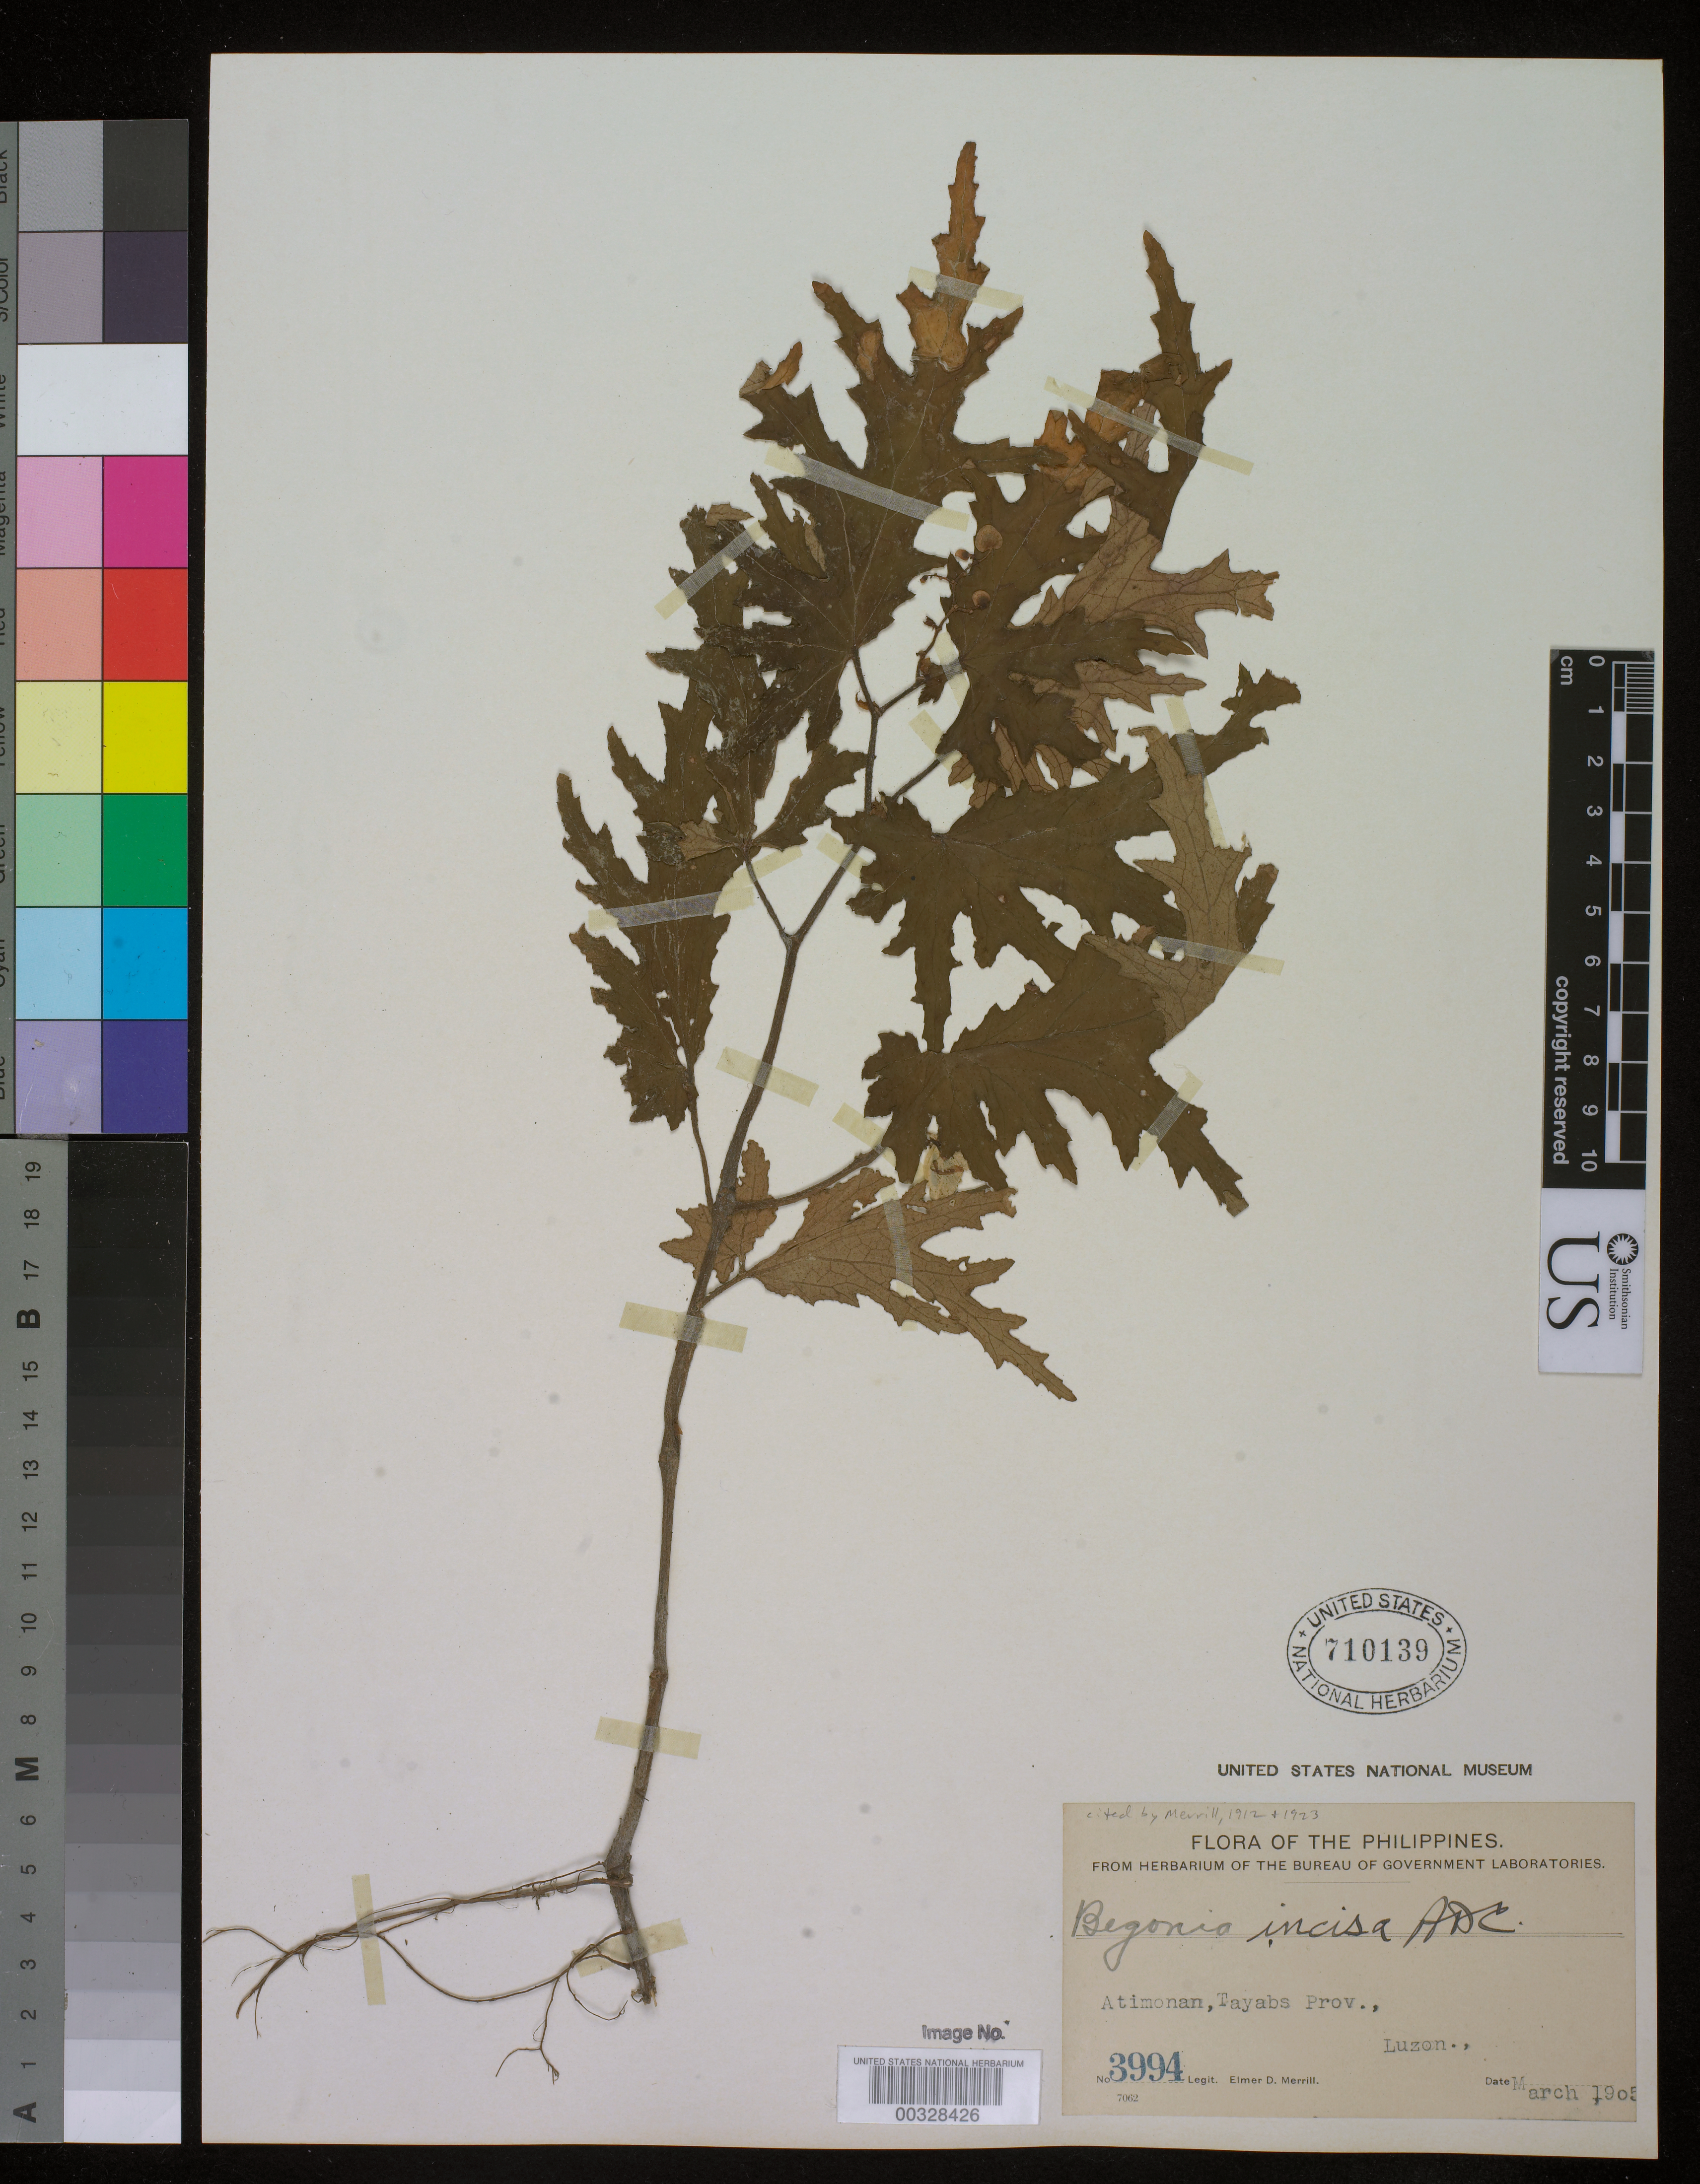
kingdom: Plantae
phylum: Tracheophyta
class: Magnoliopsida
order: Cucurbitales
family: Begoniaceae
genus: Begonia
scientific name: Begonia incisa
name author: A. DC.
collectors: E. D. Merrill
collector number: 3994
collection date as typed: Mar 1905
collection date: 1905-03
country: Philippines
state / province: Calabarzon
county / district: Quezon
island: Luzon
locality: Atimonan, tayabas prov. [= quezon province]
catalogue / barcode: US 710139